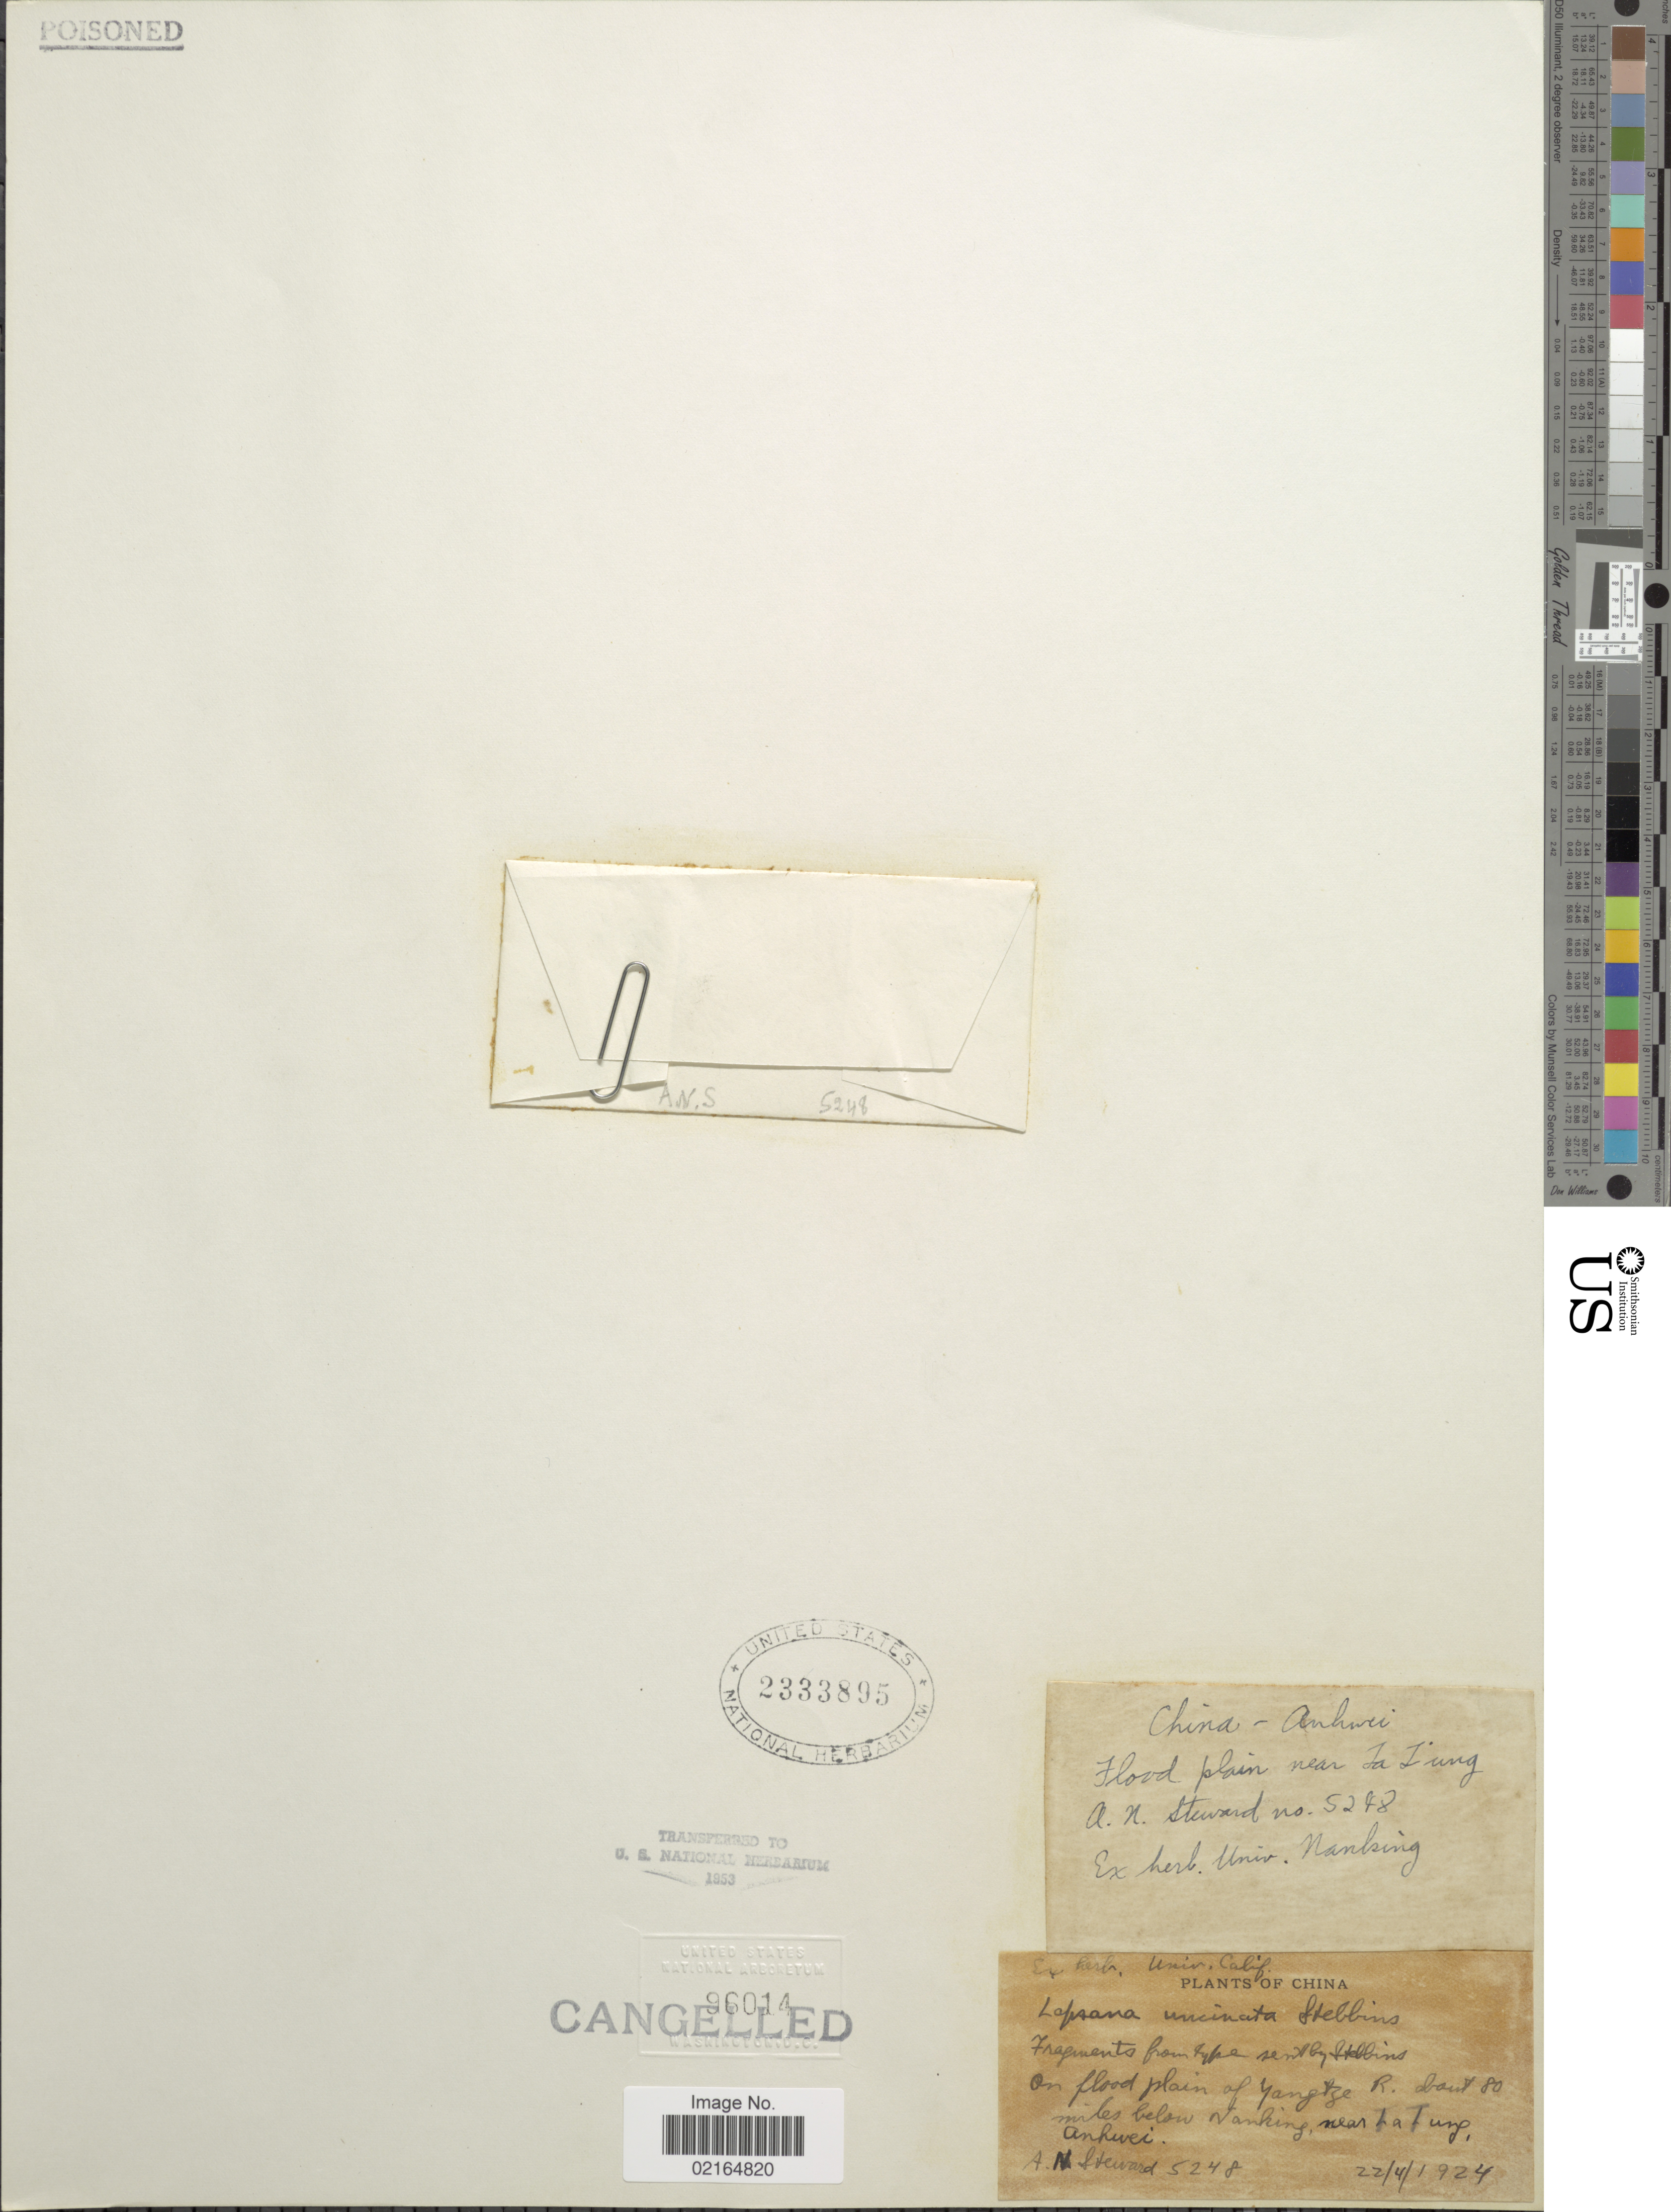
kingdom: Plantae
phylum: Tracheophyta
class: Magnoliopsida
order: Asterales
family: Asteraceae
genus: Lapsana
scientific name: Lapsana uncinata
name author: Stebbins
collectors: A. N. Steward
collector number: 5248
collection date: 1924-04-22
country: China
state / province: Anhui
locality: On flood plain of Yangtze R. about 80 miles below Nanking, near La Lung Anhwei. [interpreted]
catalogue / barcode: US 2333895